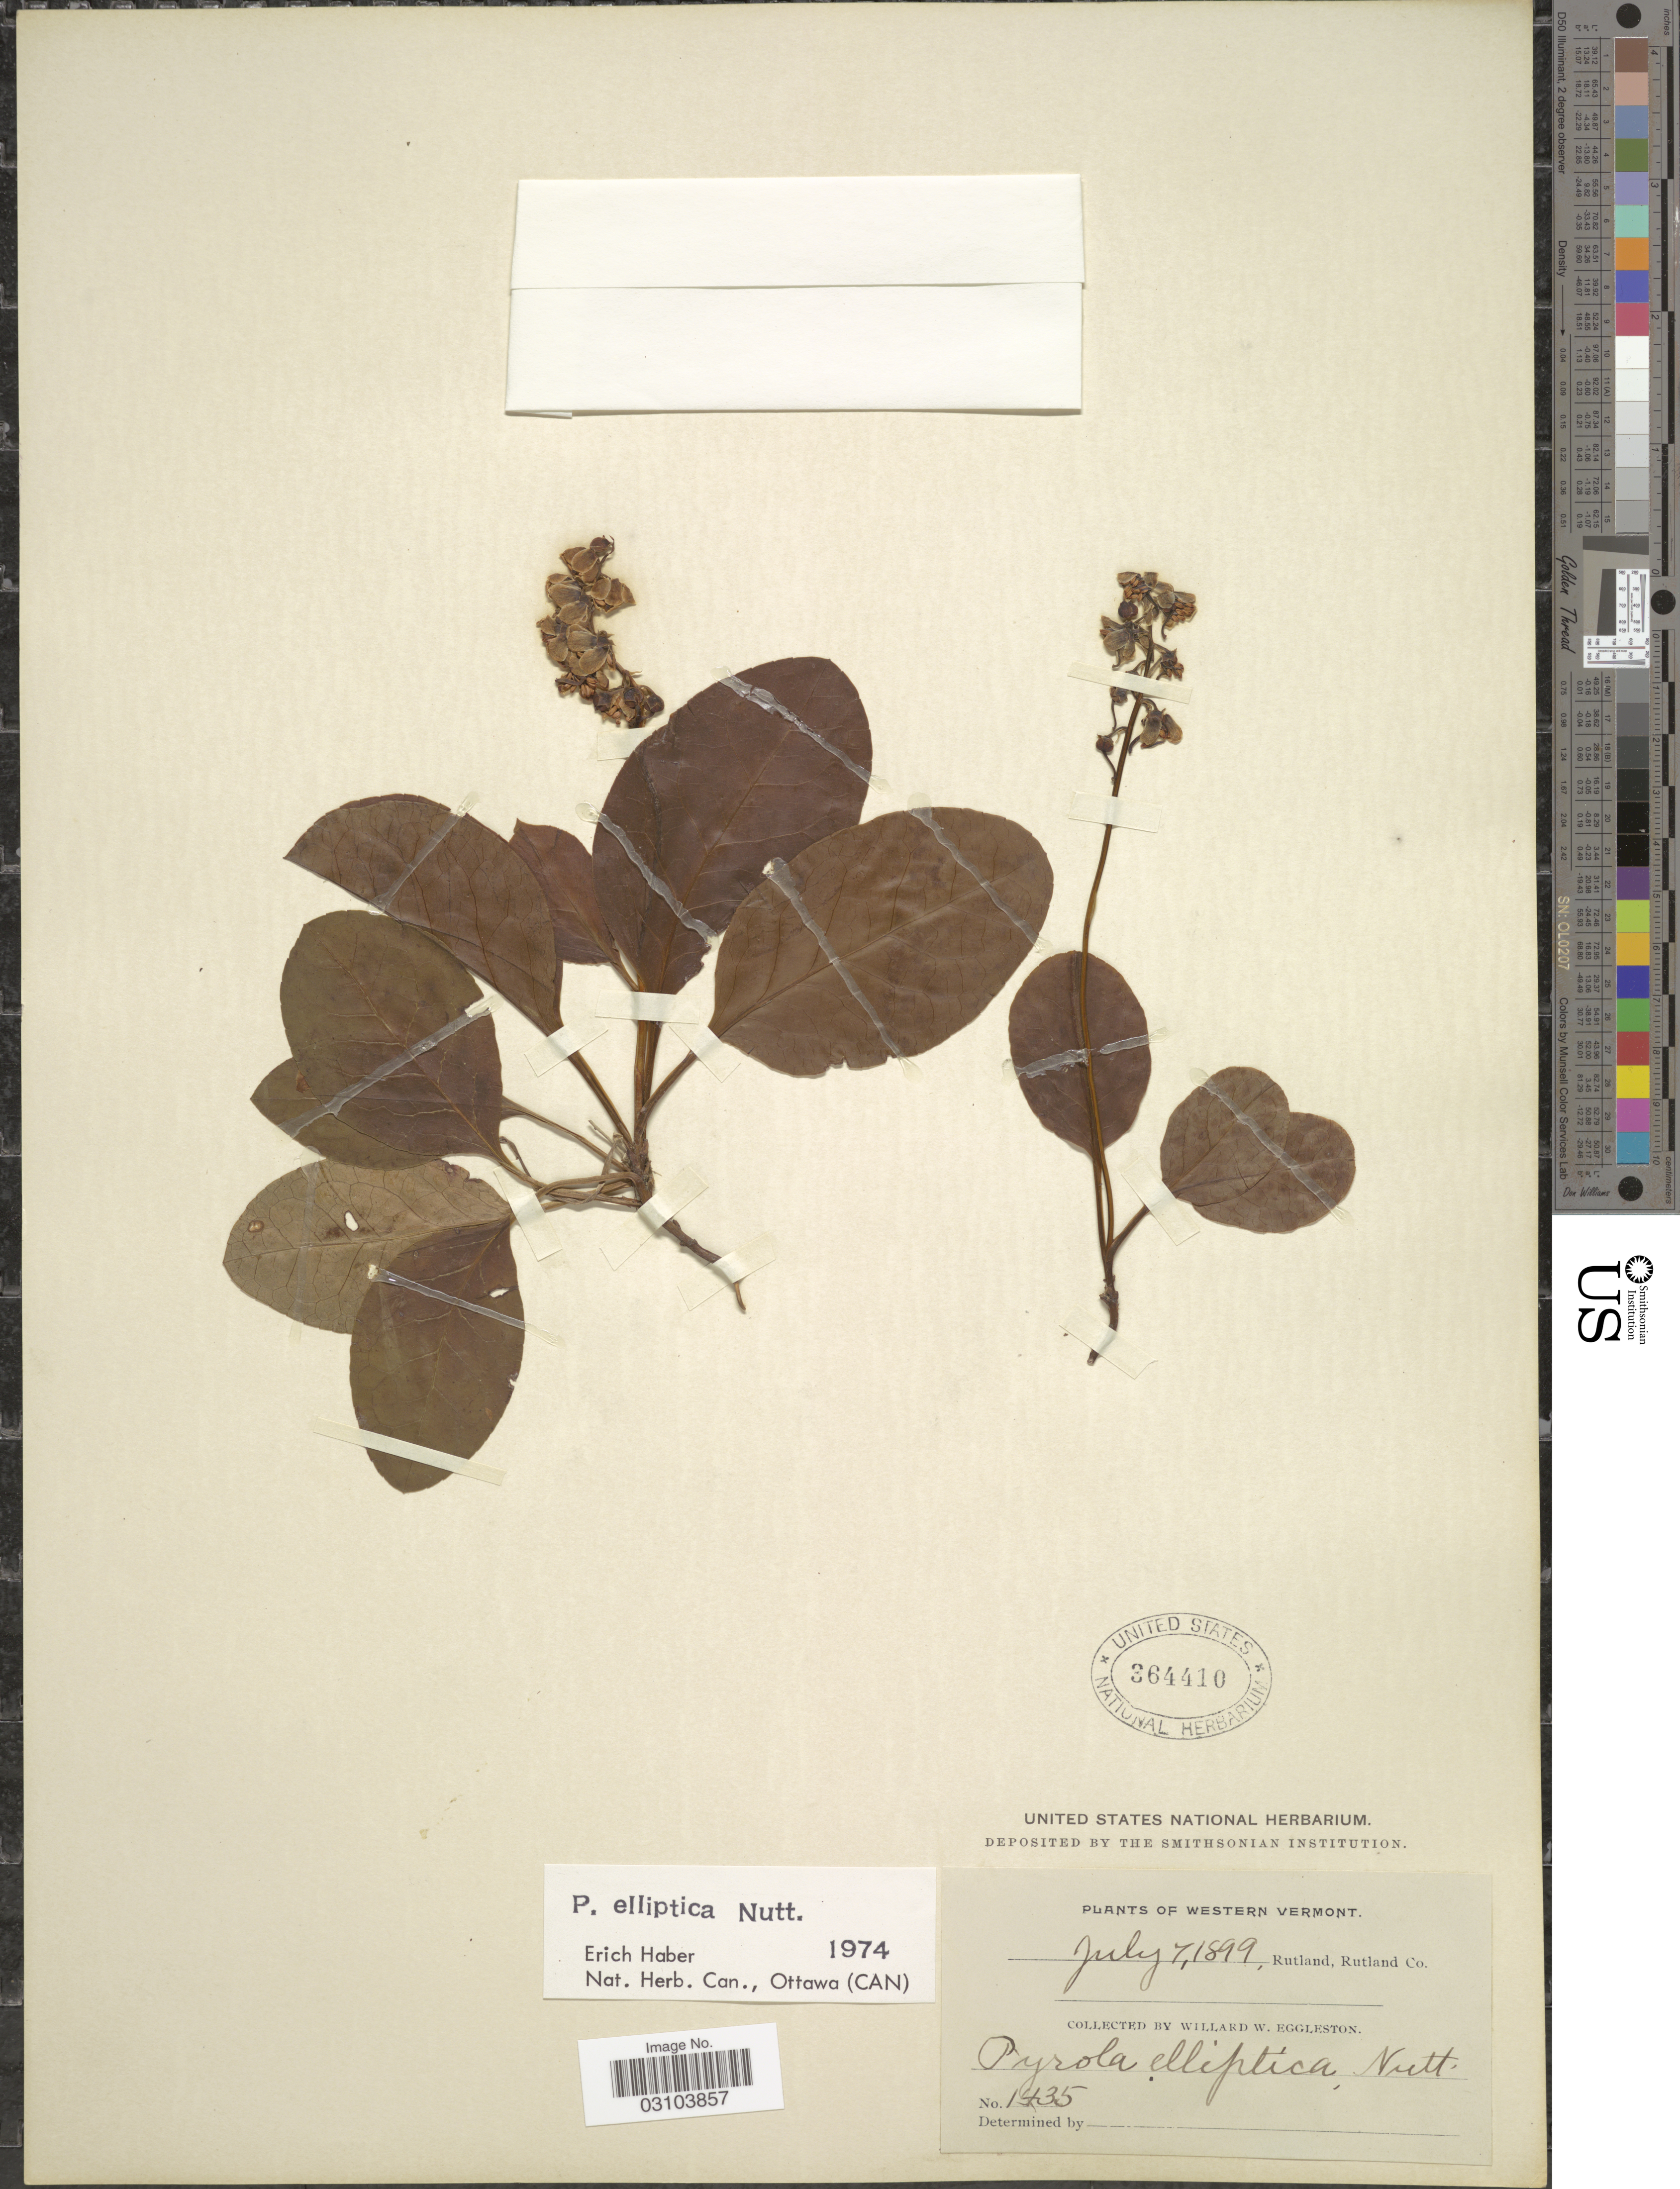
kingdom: Plantae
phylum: Tracheophyta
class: Magnoliopsida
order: Ericales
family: Ericaceae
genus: Pyrola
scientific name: Pyrola elliptica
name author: Nutt.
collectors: W. W. Eggleston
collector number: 1435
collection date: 1899-07-07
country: United States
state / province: Vermont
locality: Western Vermont. Rutland, Rutland Co.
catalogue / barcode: US 364410